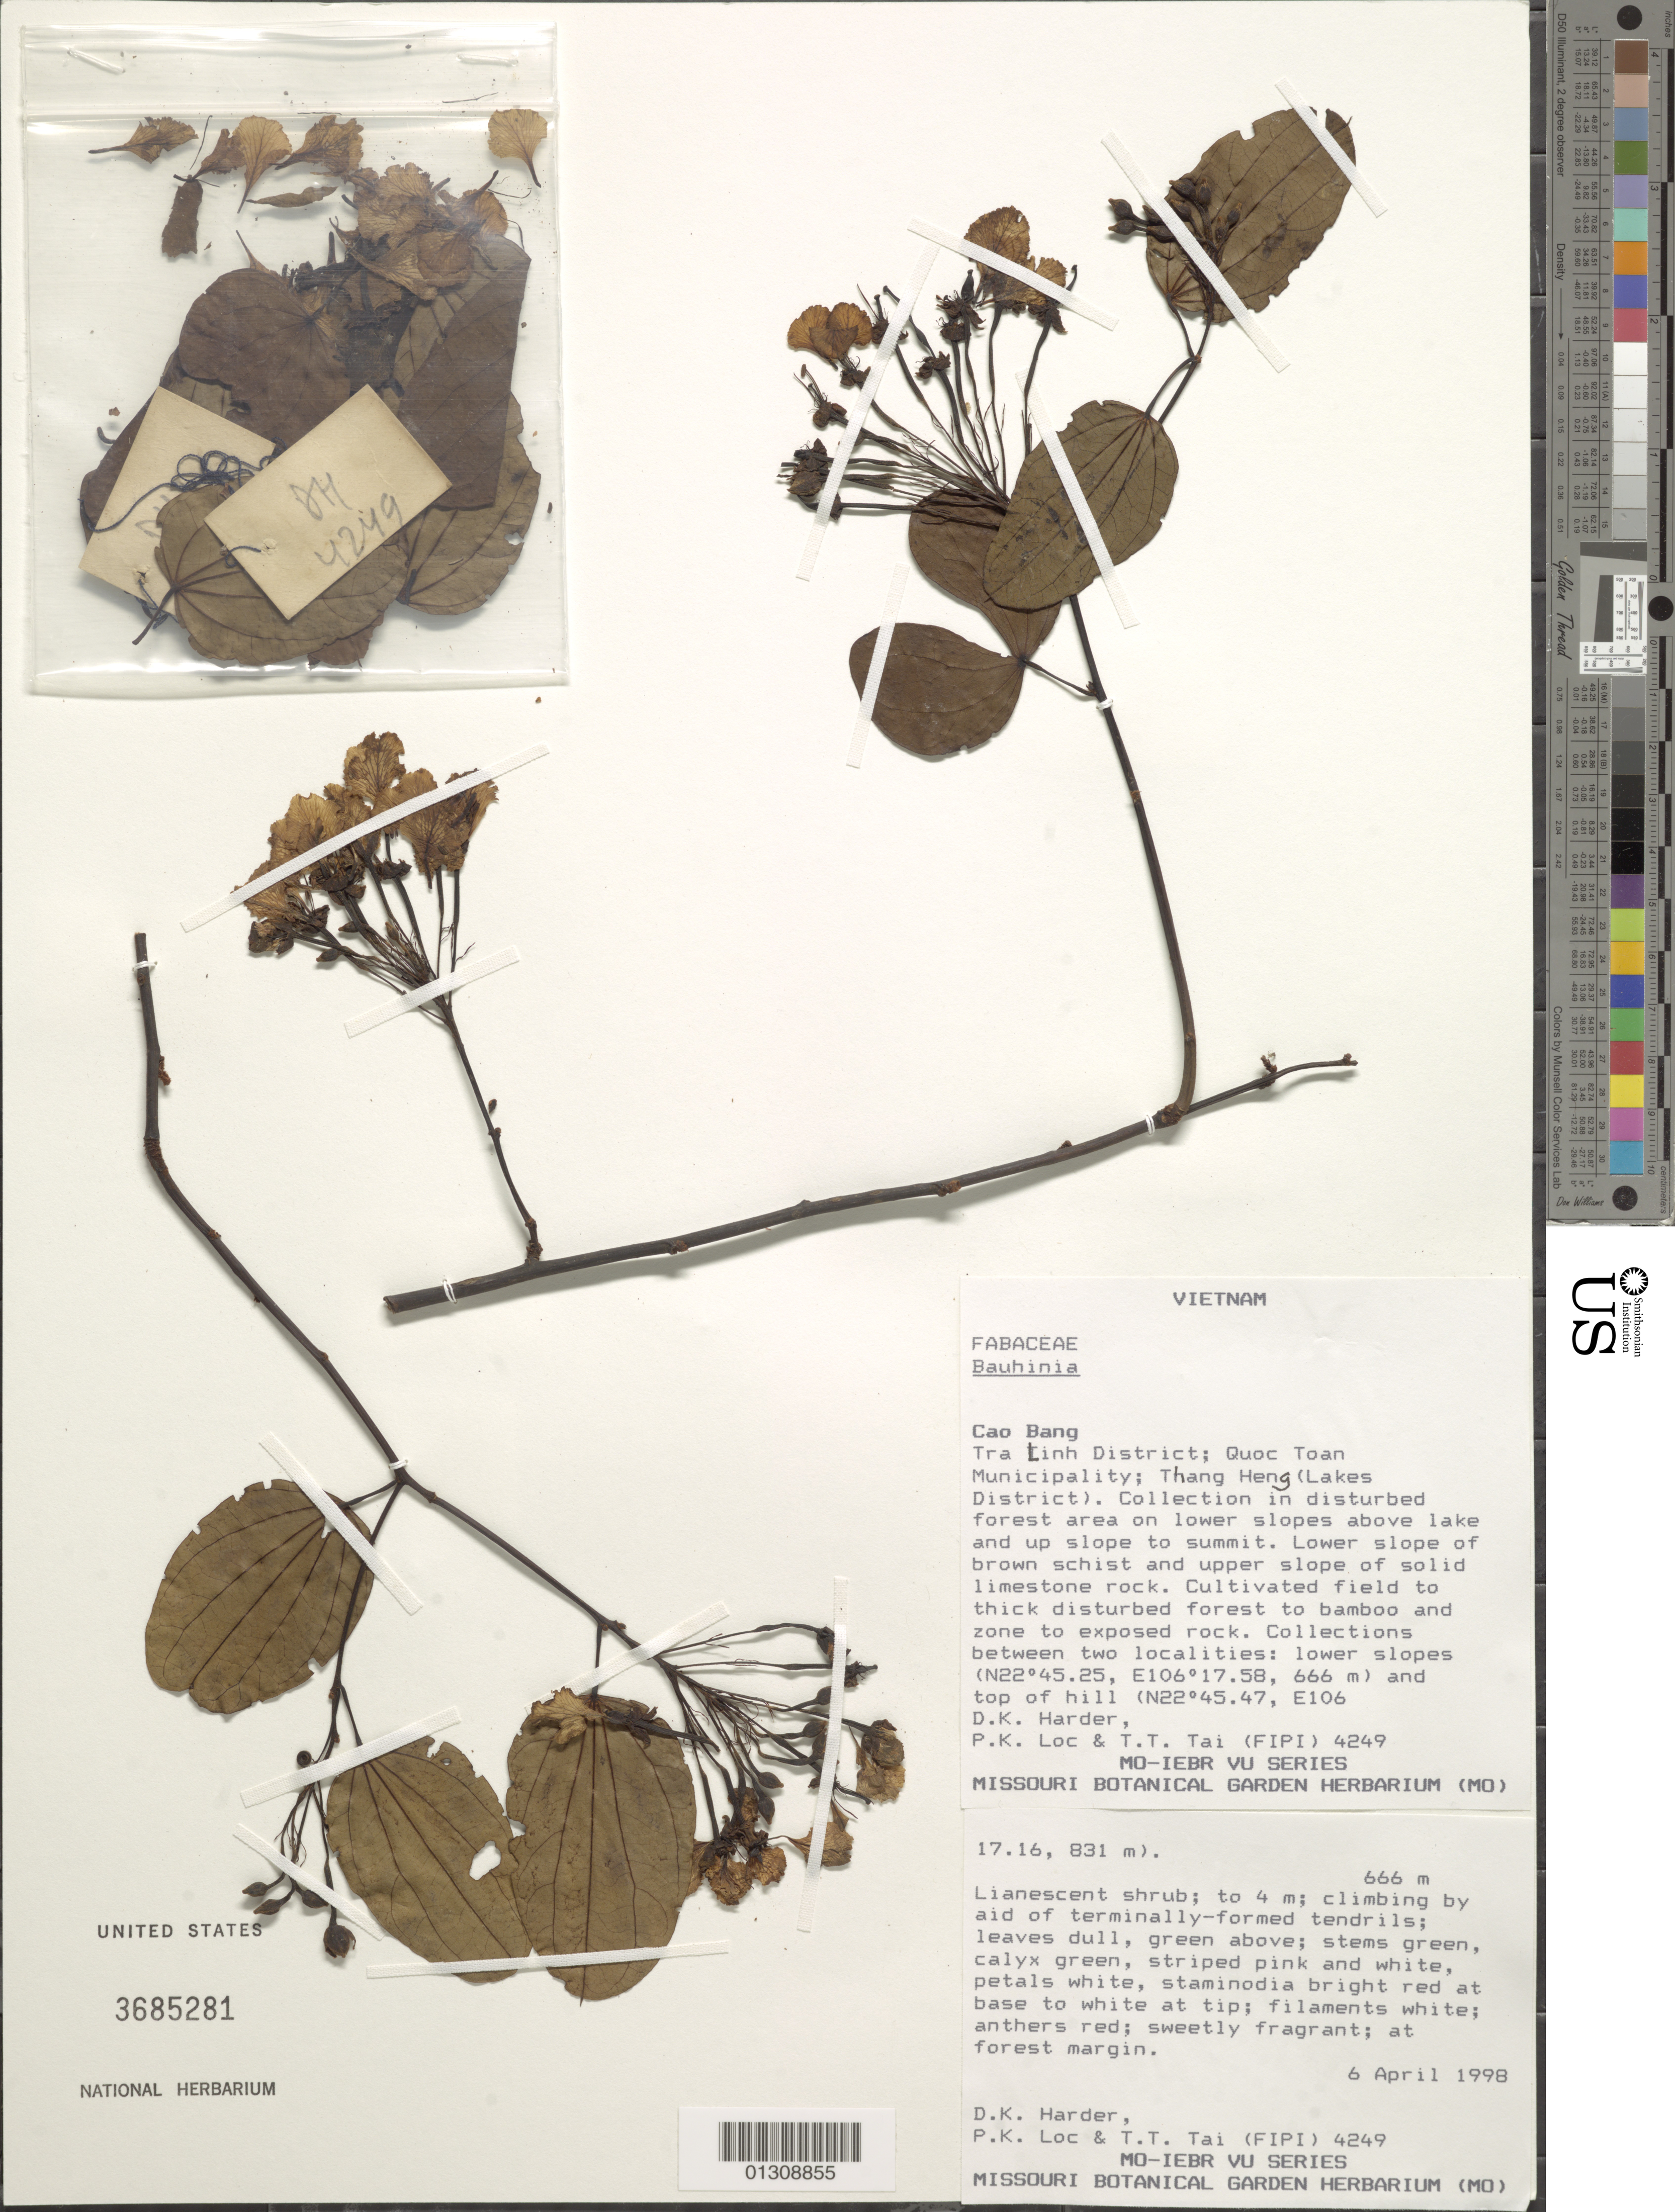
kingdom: Plantae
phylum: Tracheophyta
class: Magnoliopsida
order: Fabales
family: Fabaceae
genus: Bauhinia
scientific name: Bauhinia sp.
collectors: D. Harder, P. K. Lôc & T. Tai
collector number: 4249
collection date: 1998-04-06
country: Vietnam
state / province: Cao Bang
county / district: Trà Linh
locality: Quoc Toan Municipality; Thang Heng (Lakes District)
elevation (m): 666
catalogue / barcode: US 3685281